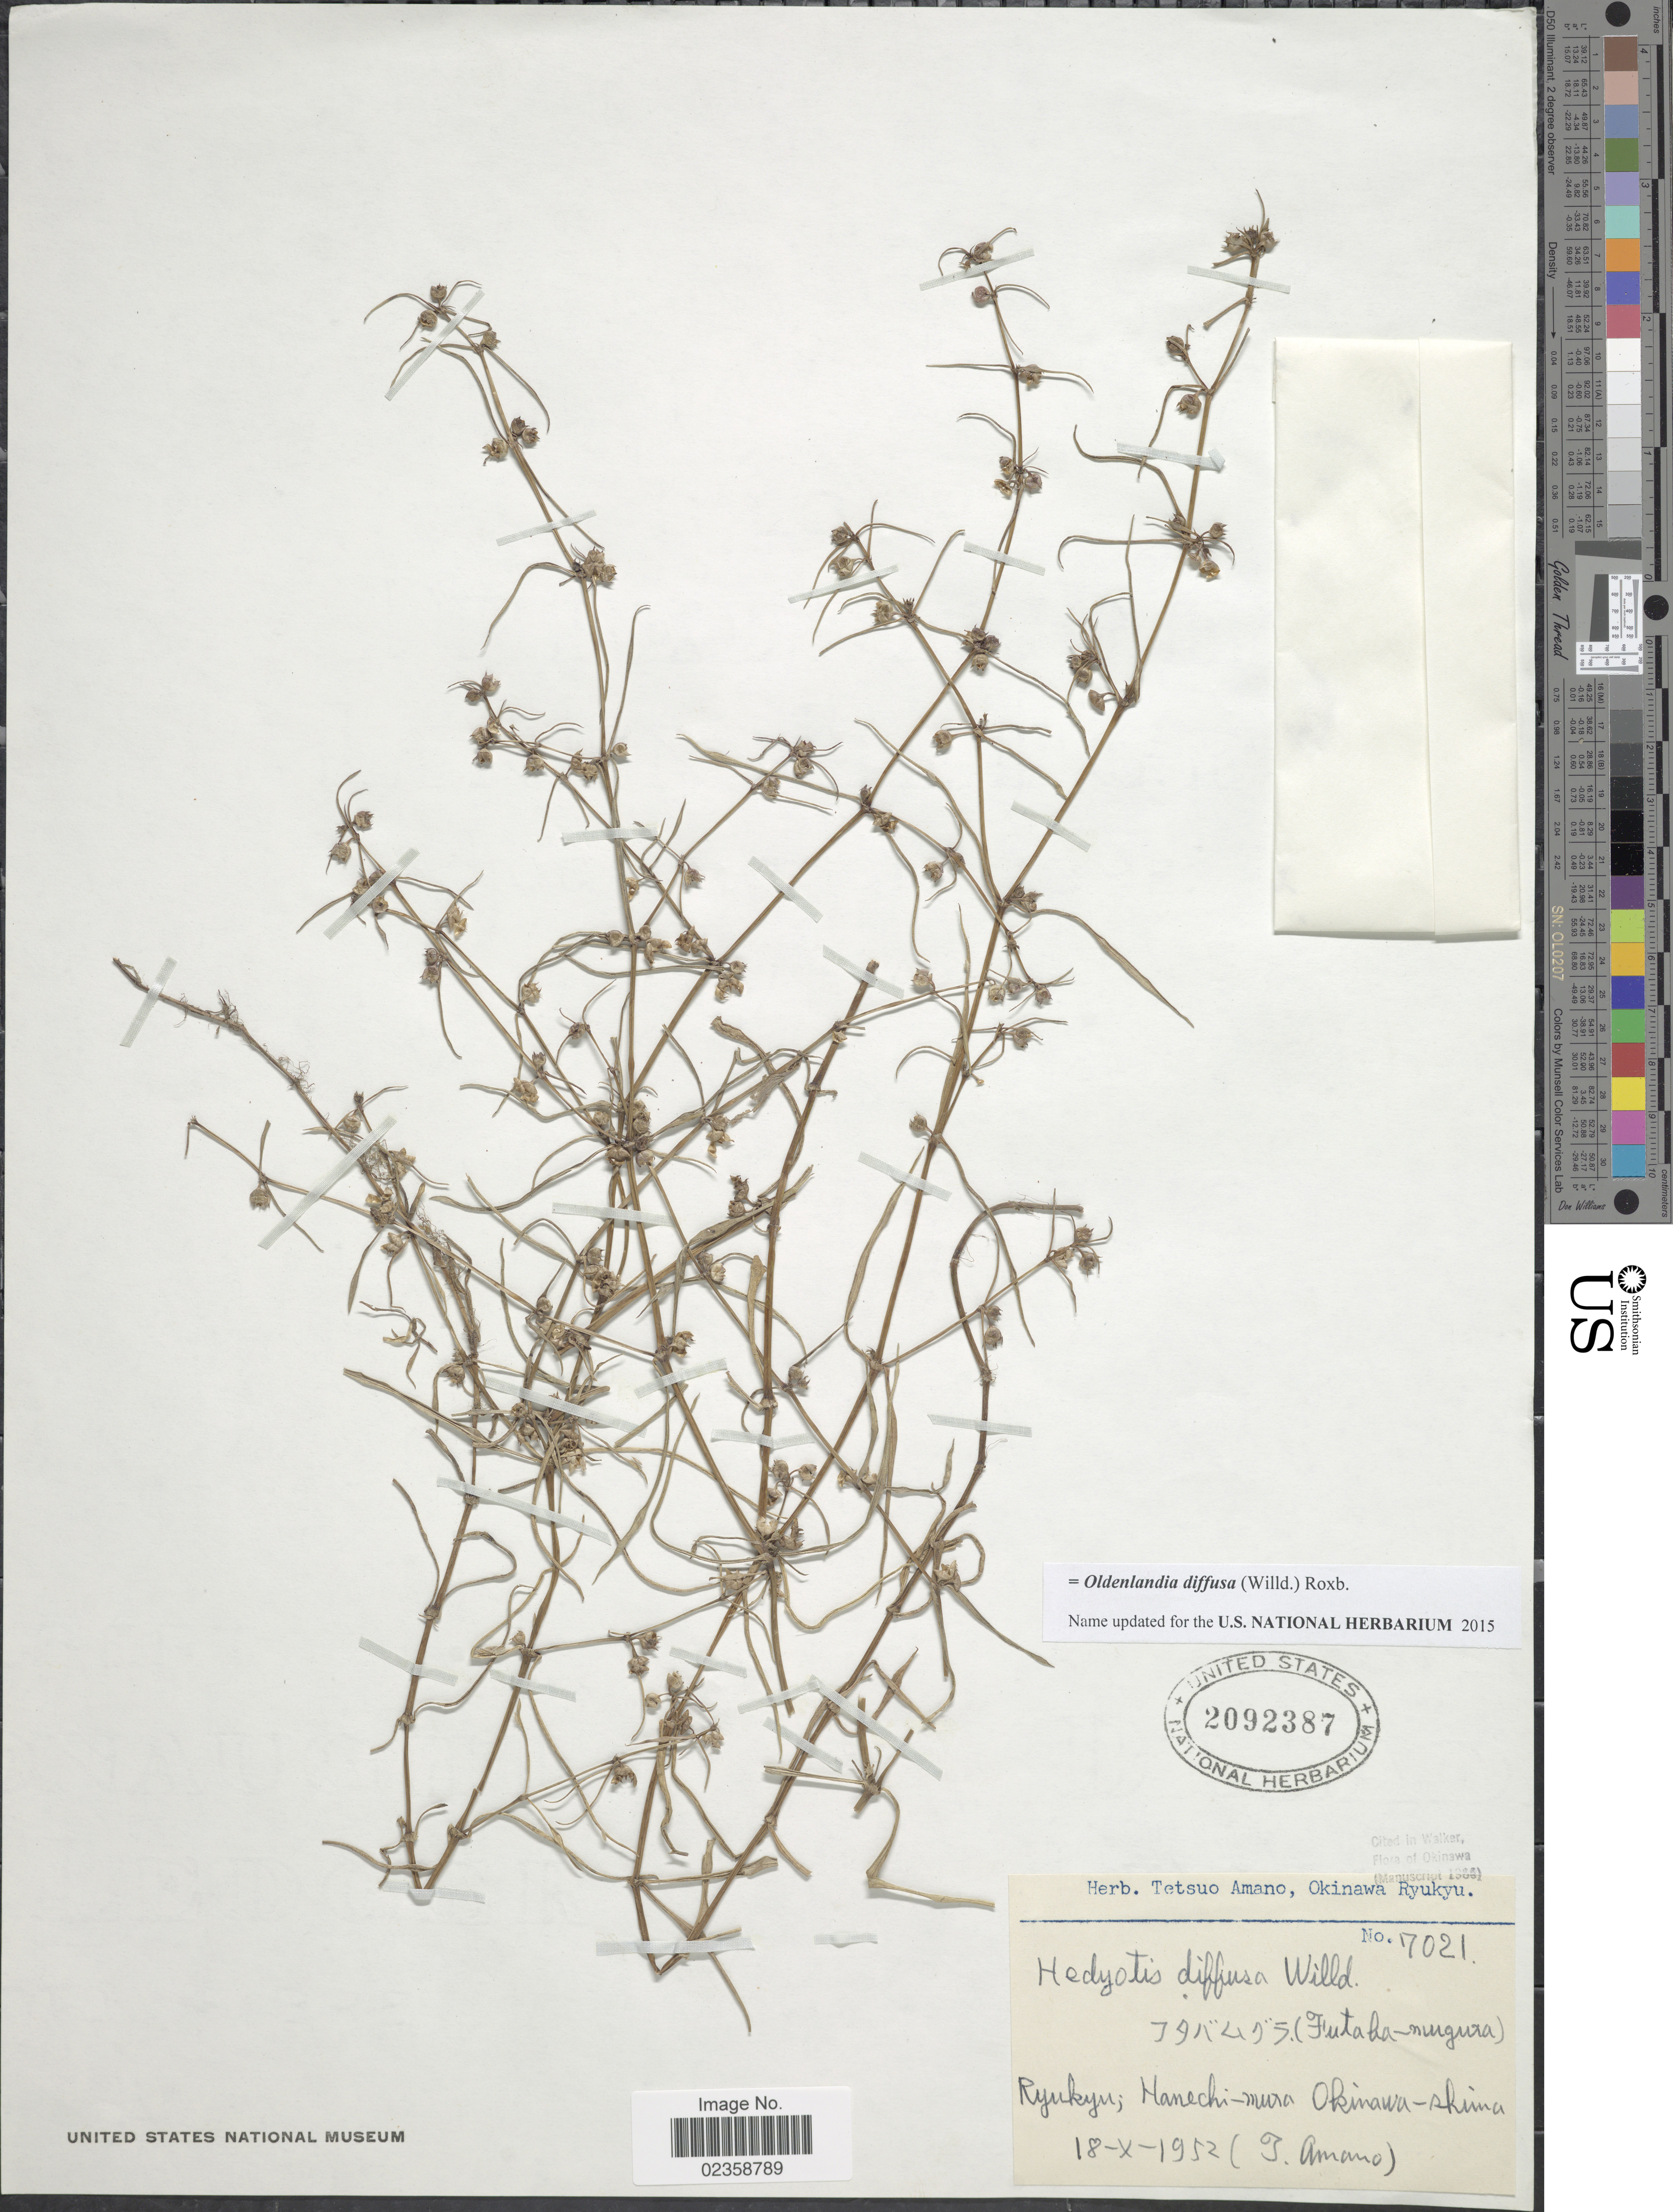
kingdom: Plantae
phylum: Tracheophyta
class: Magnoliopsida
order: Gentianales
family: Rubiaceae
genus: Oldenlandia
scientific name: Oldenlandia diffusa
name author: (Willd.) Roxb.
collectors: T. Amano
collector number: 7021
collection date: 1952-10-18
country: Japan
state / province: Okinawa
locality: Ryukyu:; Hanechi-mura Okinawa-shima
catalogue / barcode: US 2092387